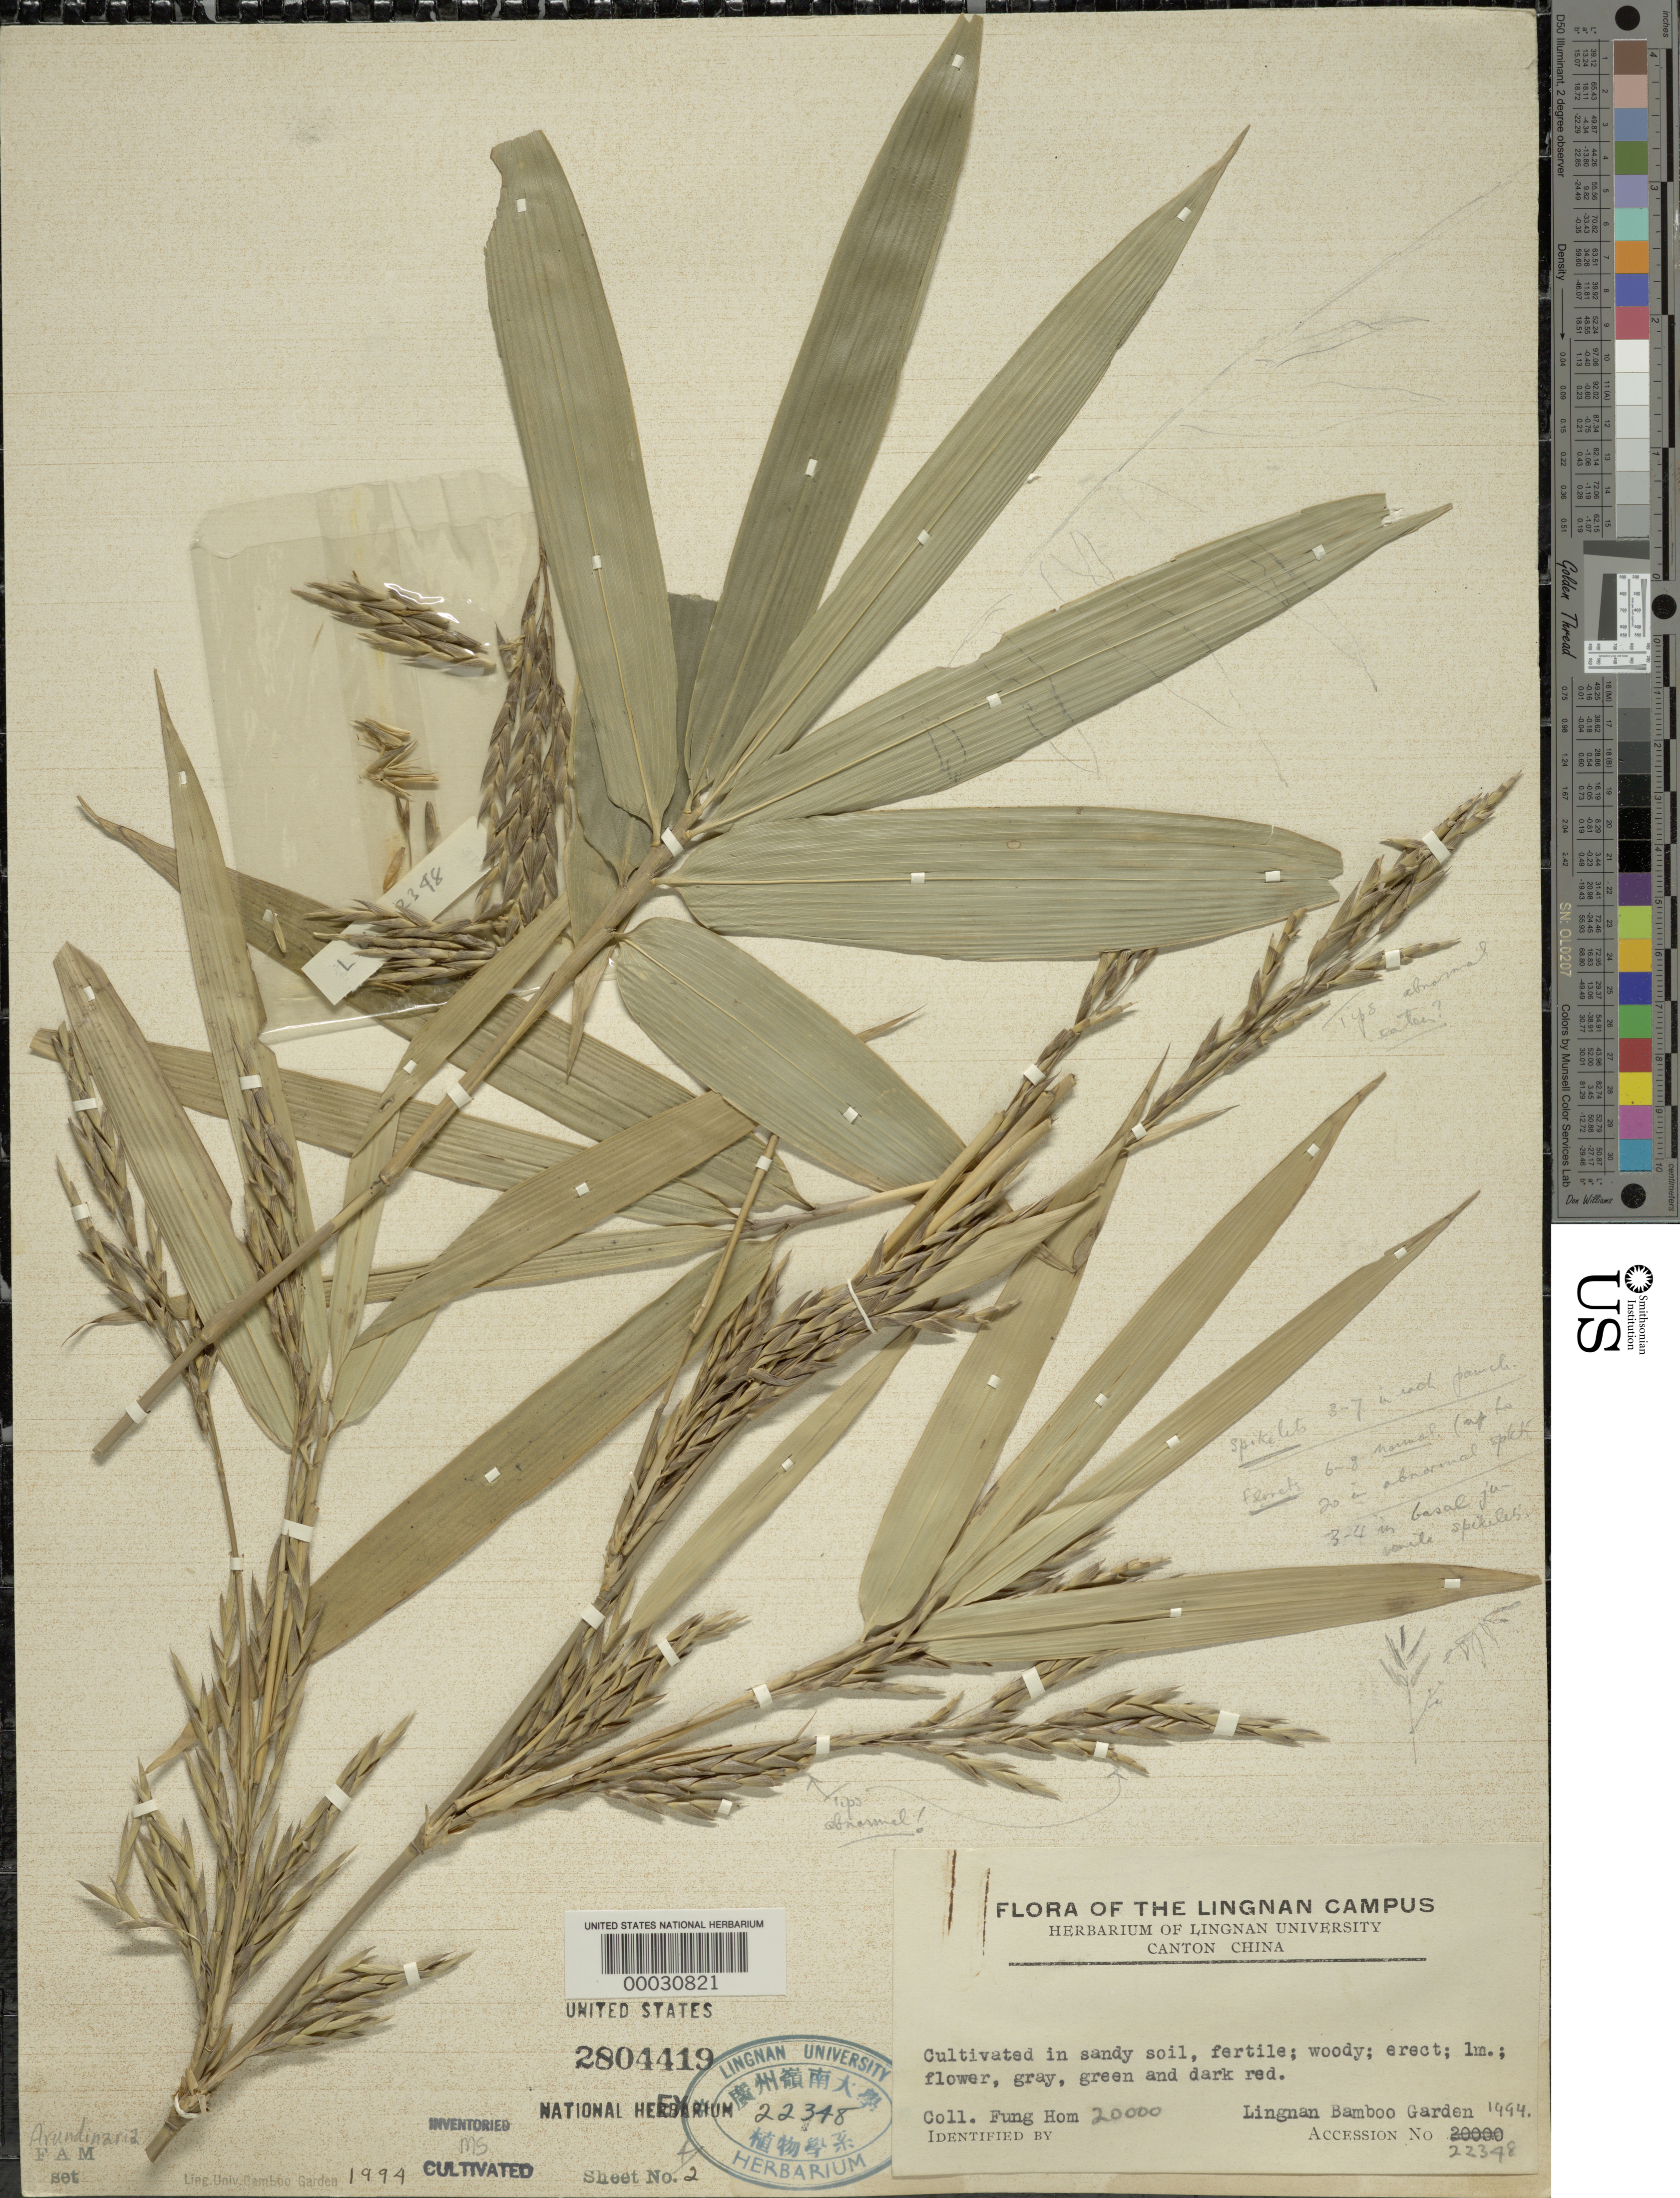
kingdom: Plantae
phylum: Tracheophyta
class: Liliopsida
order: Poales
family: Poaceae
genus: Arundinaria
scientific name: Arundinaria sp.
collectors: H. L. Fung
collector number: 2000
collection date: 1932-04-01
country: China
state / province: Guangdong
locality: Grown in Lingnan University Bamboo Garden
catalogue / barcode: US 2804419